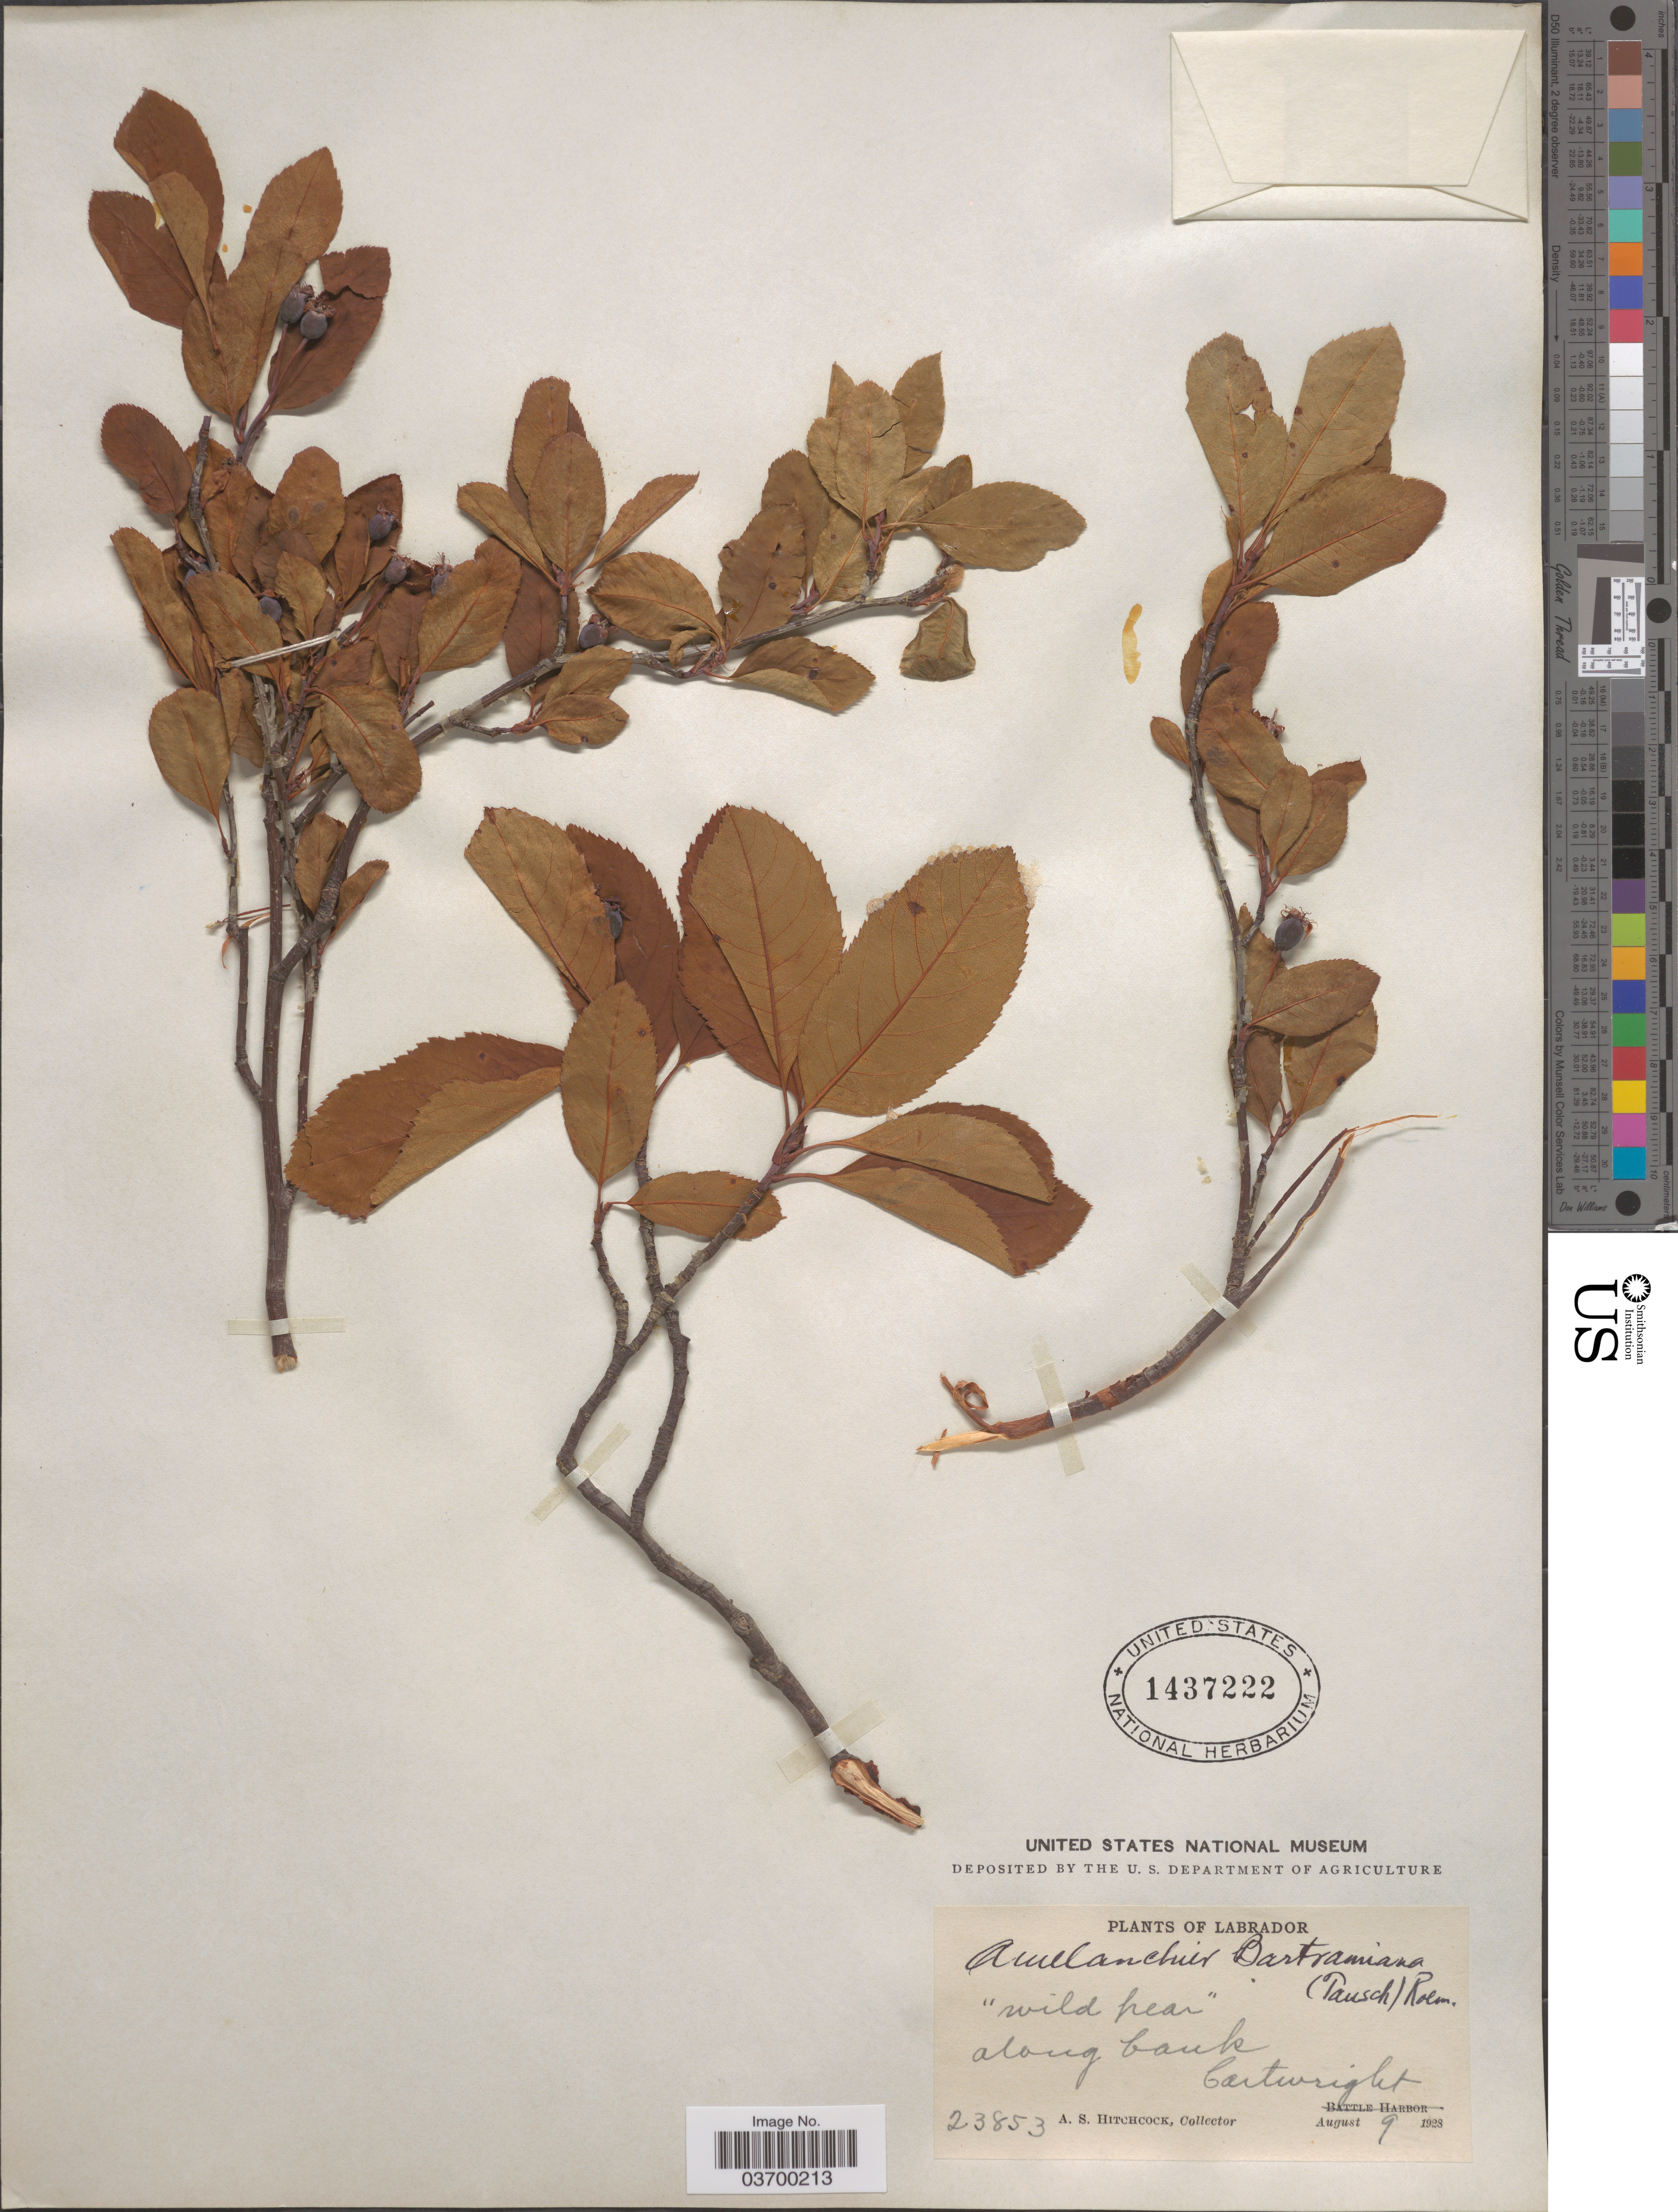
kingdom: Plantae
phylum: Tracheophyta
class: Magnoliopsida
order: Rosales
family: Rosaceae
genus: Amelanchier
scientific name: Amelanchier bartramiana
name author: (Tausch) M. Roem.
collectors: A. S. Hitchcock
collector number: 23853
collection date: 1928-08-09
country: Canada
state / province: Newfoundland and Labrador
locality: Labrador. Along bank Cartwright.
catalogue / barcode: US 1437222